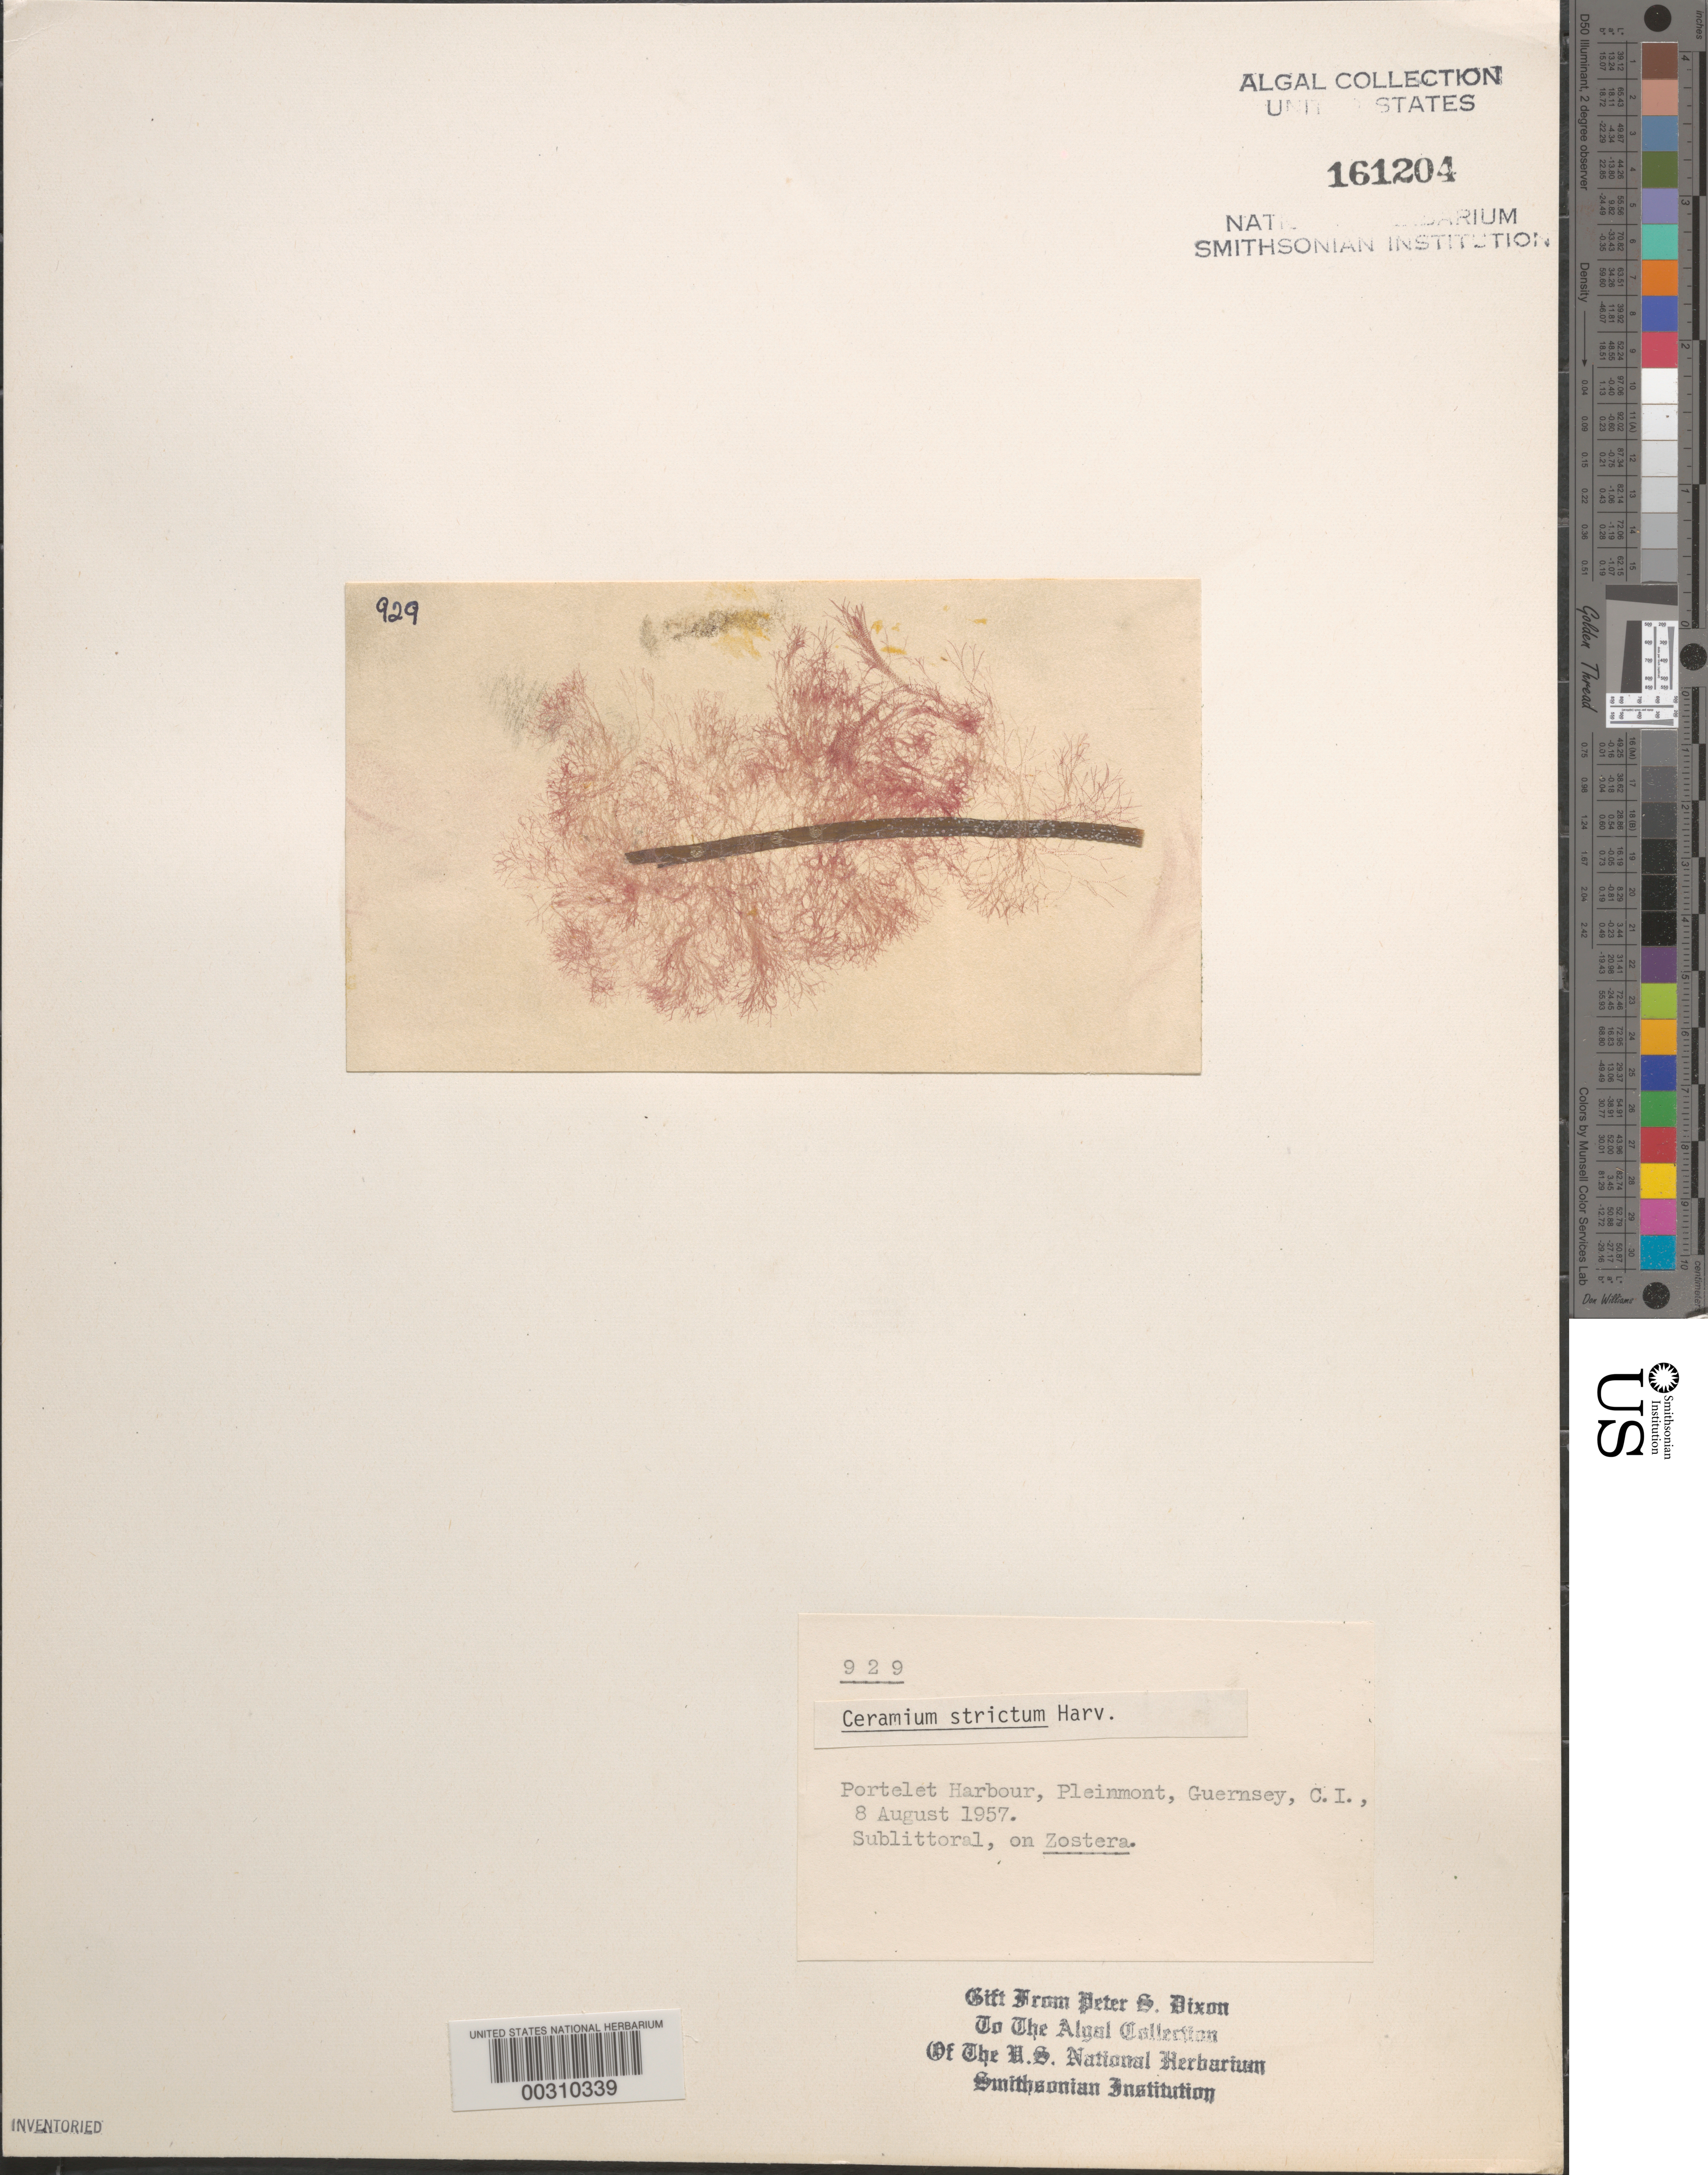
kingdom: Plantae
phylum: Rhodophyta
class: Florideophyceae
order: Ceramiales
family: Ceramiaceae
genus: Ceramium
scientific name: Ceramium strictum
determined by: Dixon, P. S.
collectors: P. S. Dixon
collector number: PSD 929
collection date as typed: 08 Aug 1957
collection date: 1957-08-08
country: United Kingdom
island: Guernsey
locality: Channel Islands. Bailiwick of Guernsey .Pleinmont, Portelet Harbor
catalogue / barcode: US 161204